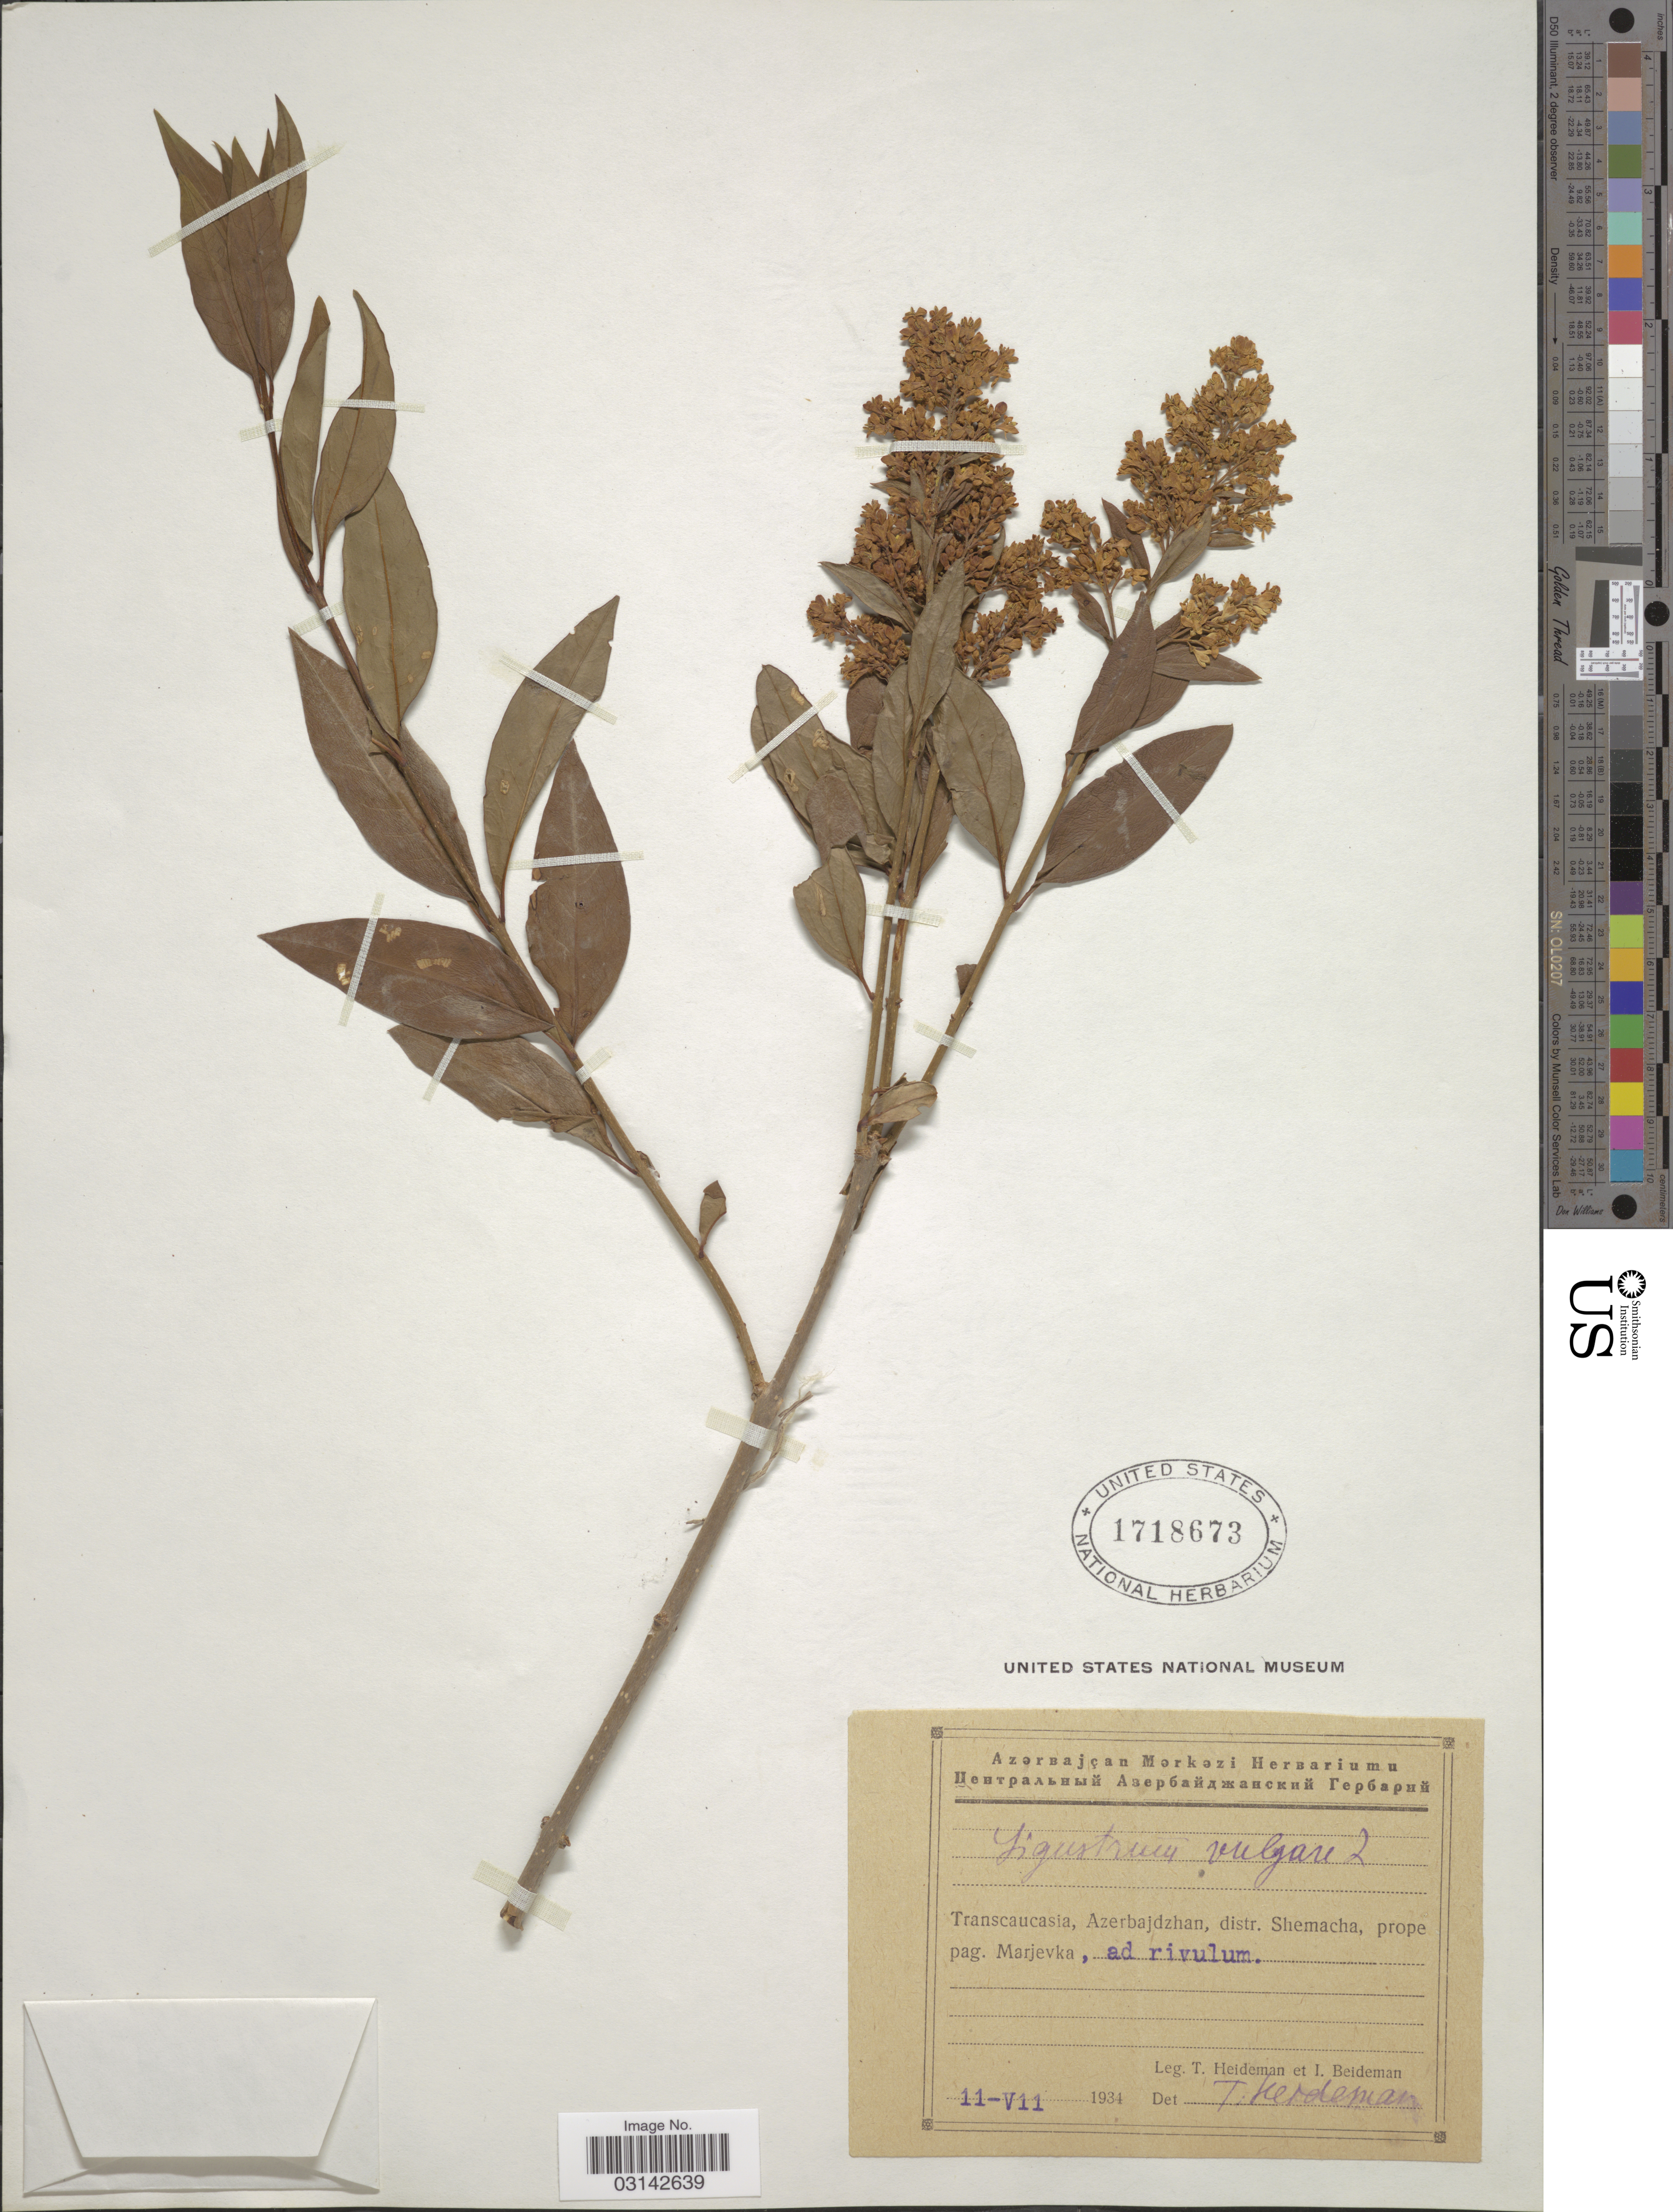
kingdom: Plantae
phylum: Tracheophyta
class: Magnoliopsida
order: Lamiales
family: Oleaceae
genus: Ligustrum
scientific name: Ligustrum vulgare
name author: L.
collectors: T. Heideman & I. Beideman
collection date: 1934-07-11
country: Azerbaijan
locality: Transcaucasia, Azerbajdzhan, distr. Shemacha, prope pag. Marjevka, ad rivulum.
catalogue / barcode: US 1718673